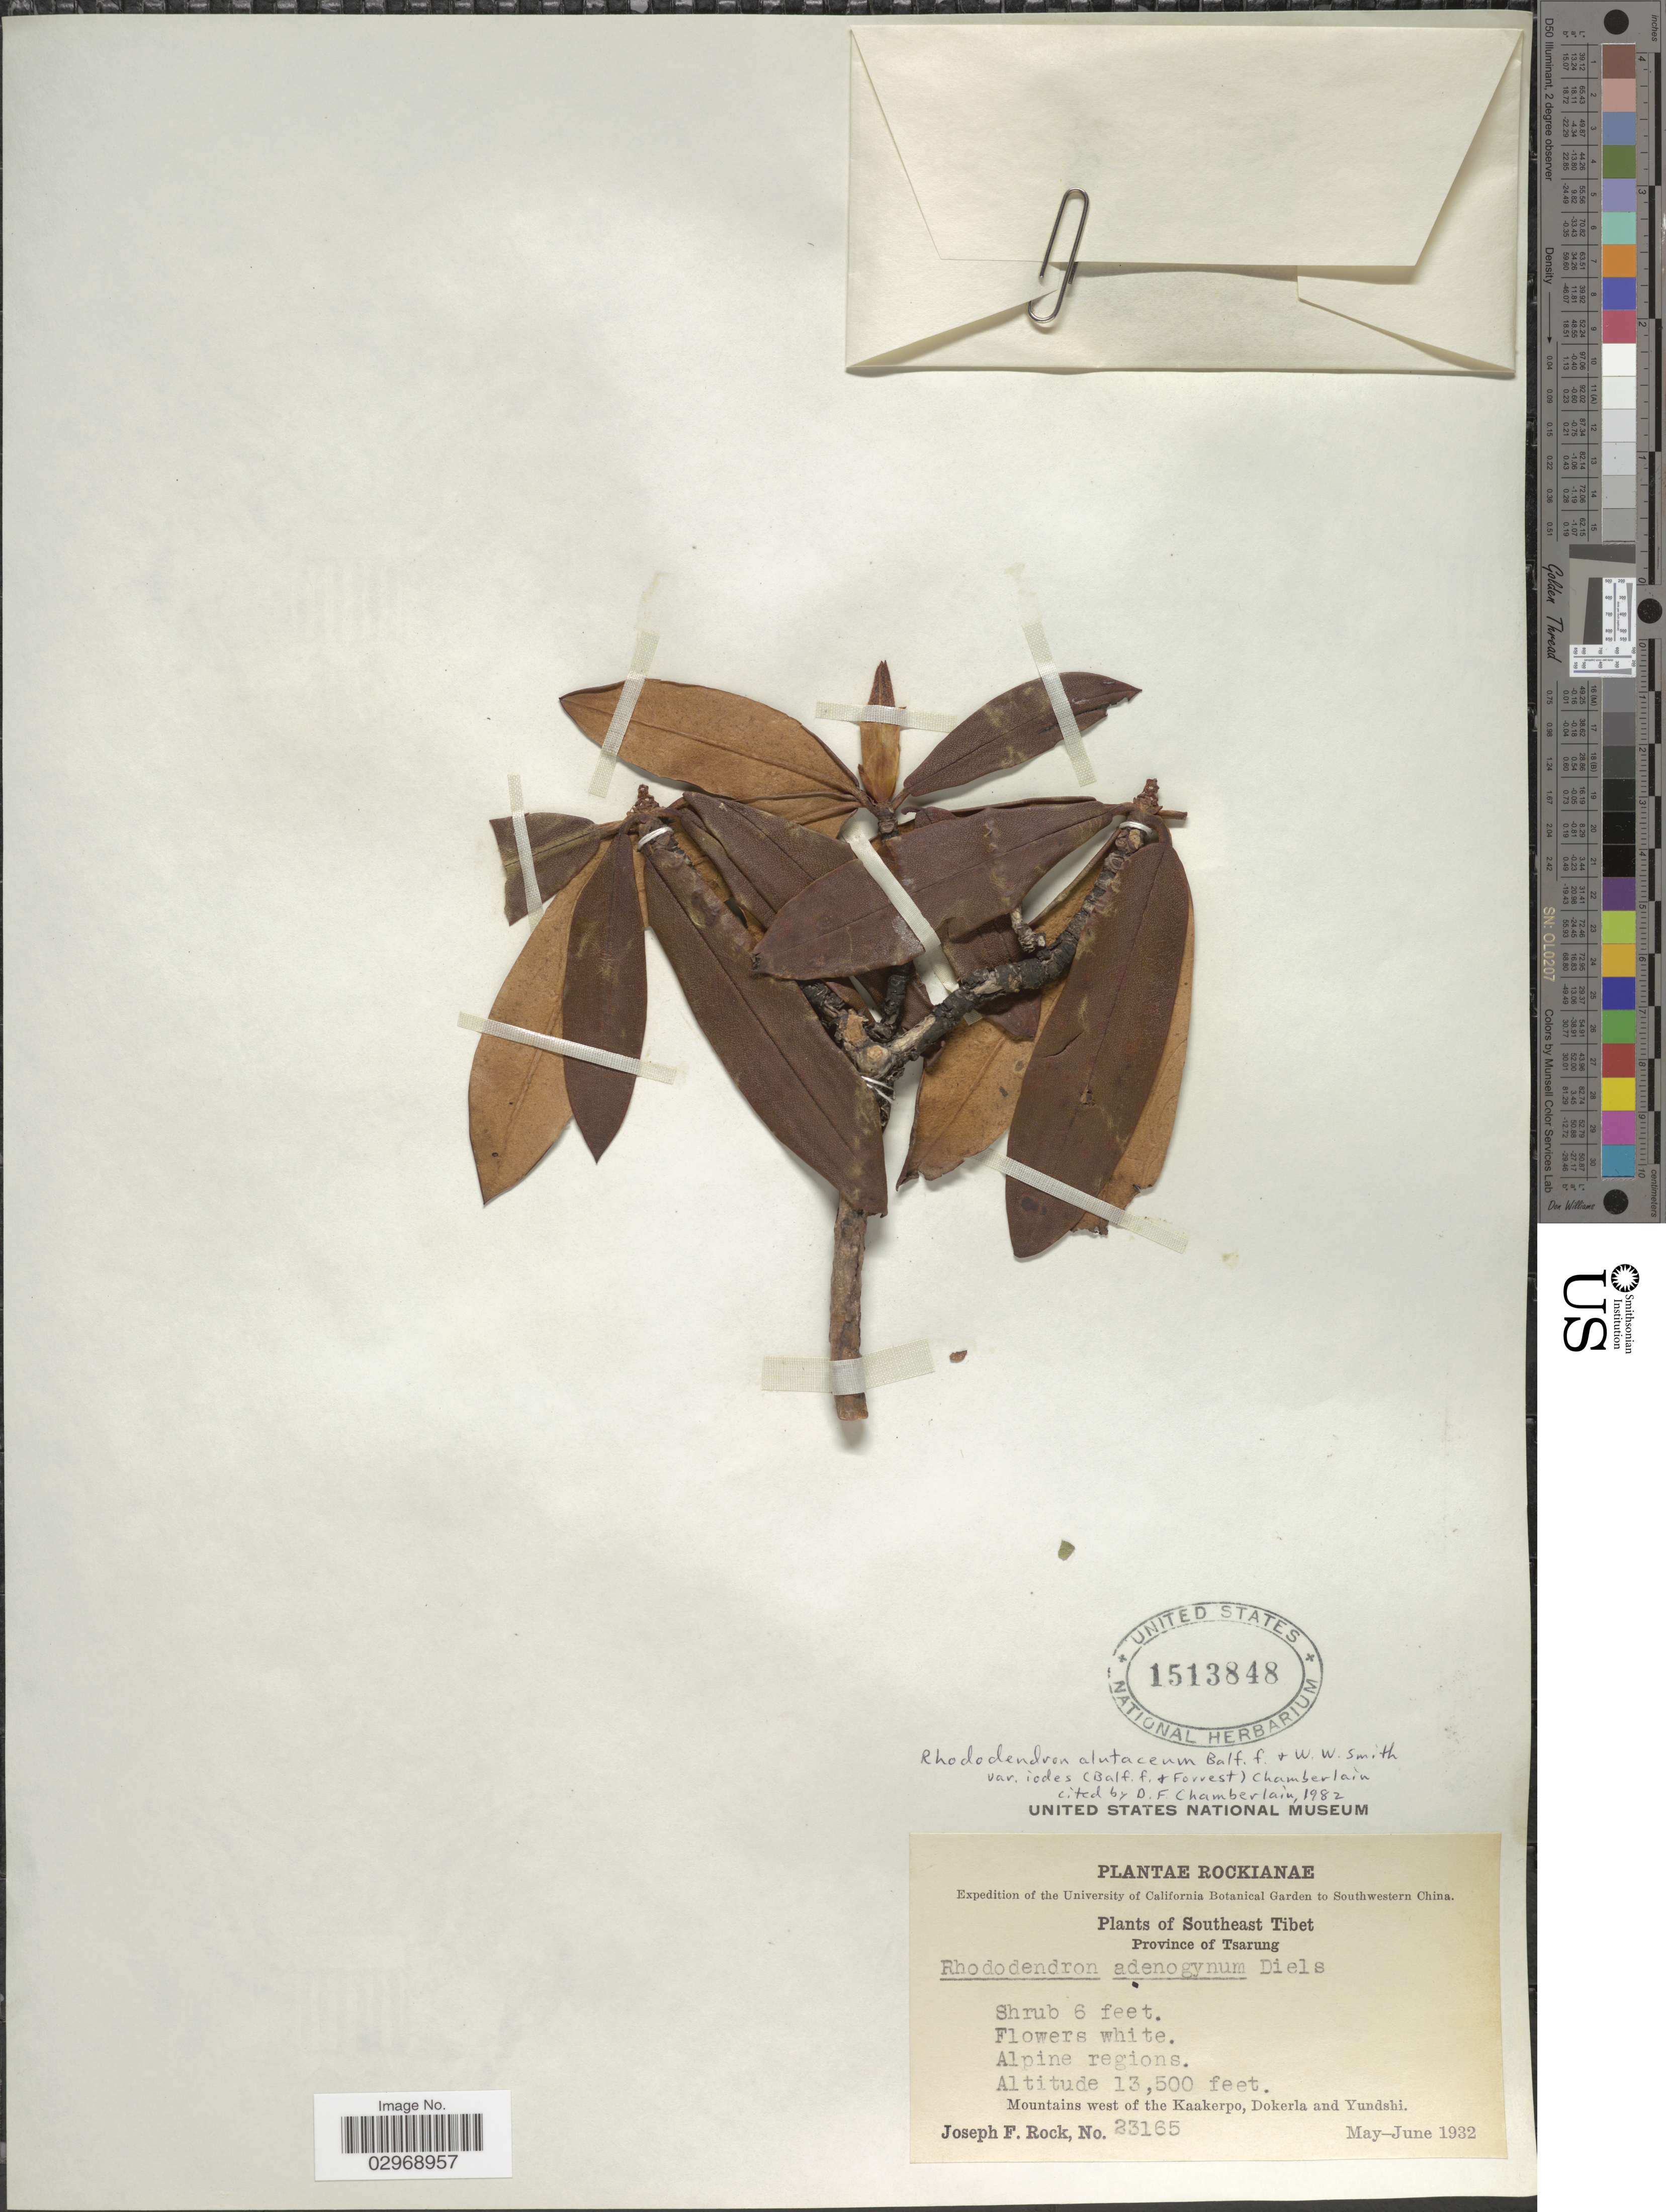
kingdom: Plantae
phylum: Tracheophyta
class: Magnoliopsida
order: Ericales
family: Ericaceae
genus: Rhododendron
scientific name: Rhododendron alutaceum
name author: Balf. f. & W.W. Sm.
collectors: J. F. Rock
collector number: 23165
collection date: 1932-05/1932-06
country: China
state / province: Xizang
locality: Southwestern China. Southeast Tibet. Province of Tsarung. Alpine regions. Mountains west of the Kaakerpo, Dokerla and Yundshi.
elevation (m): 4115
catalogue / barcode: US 1513848